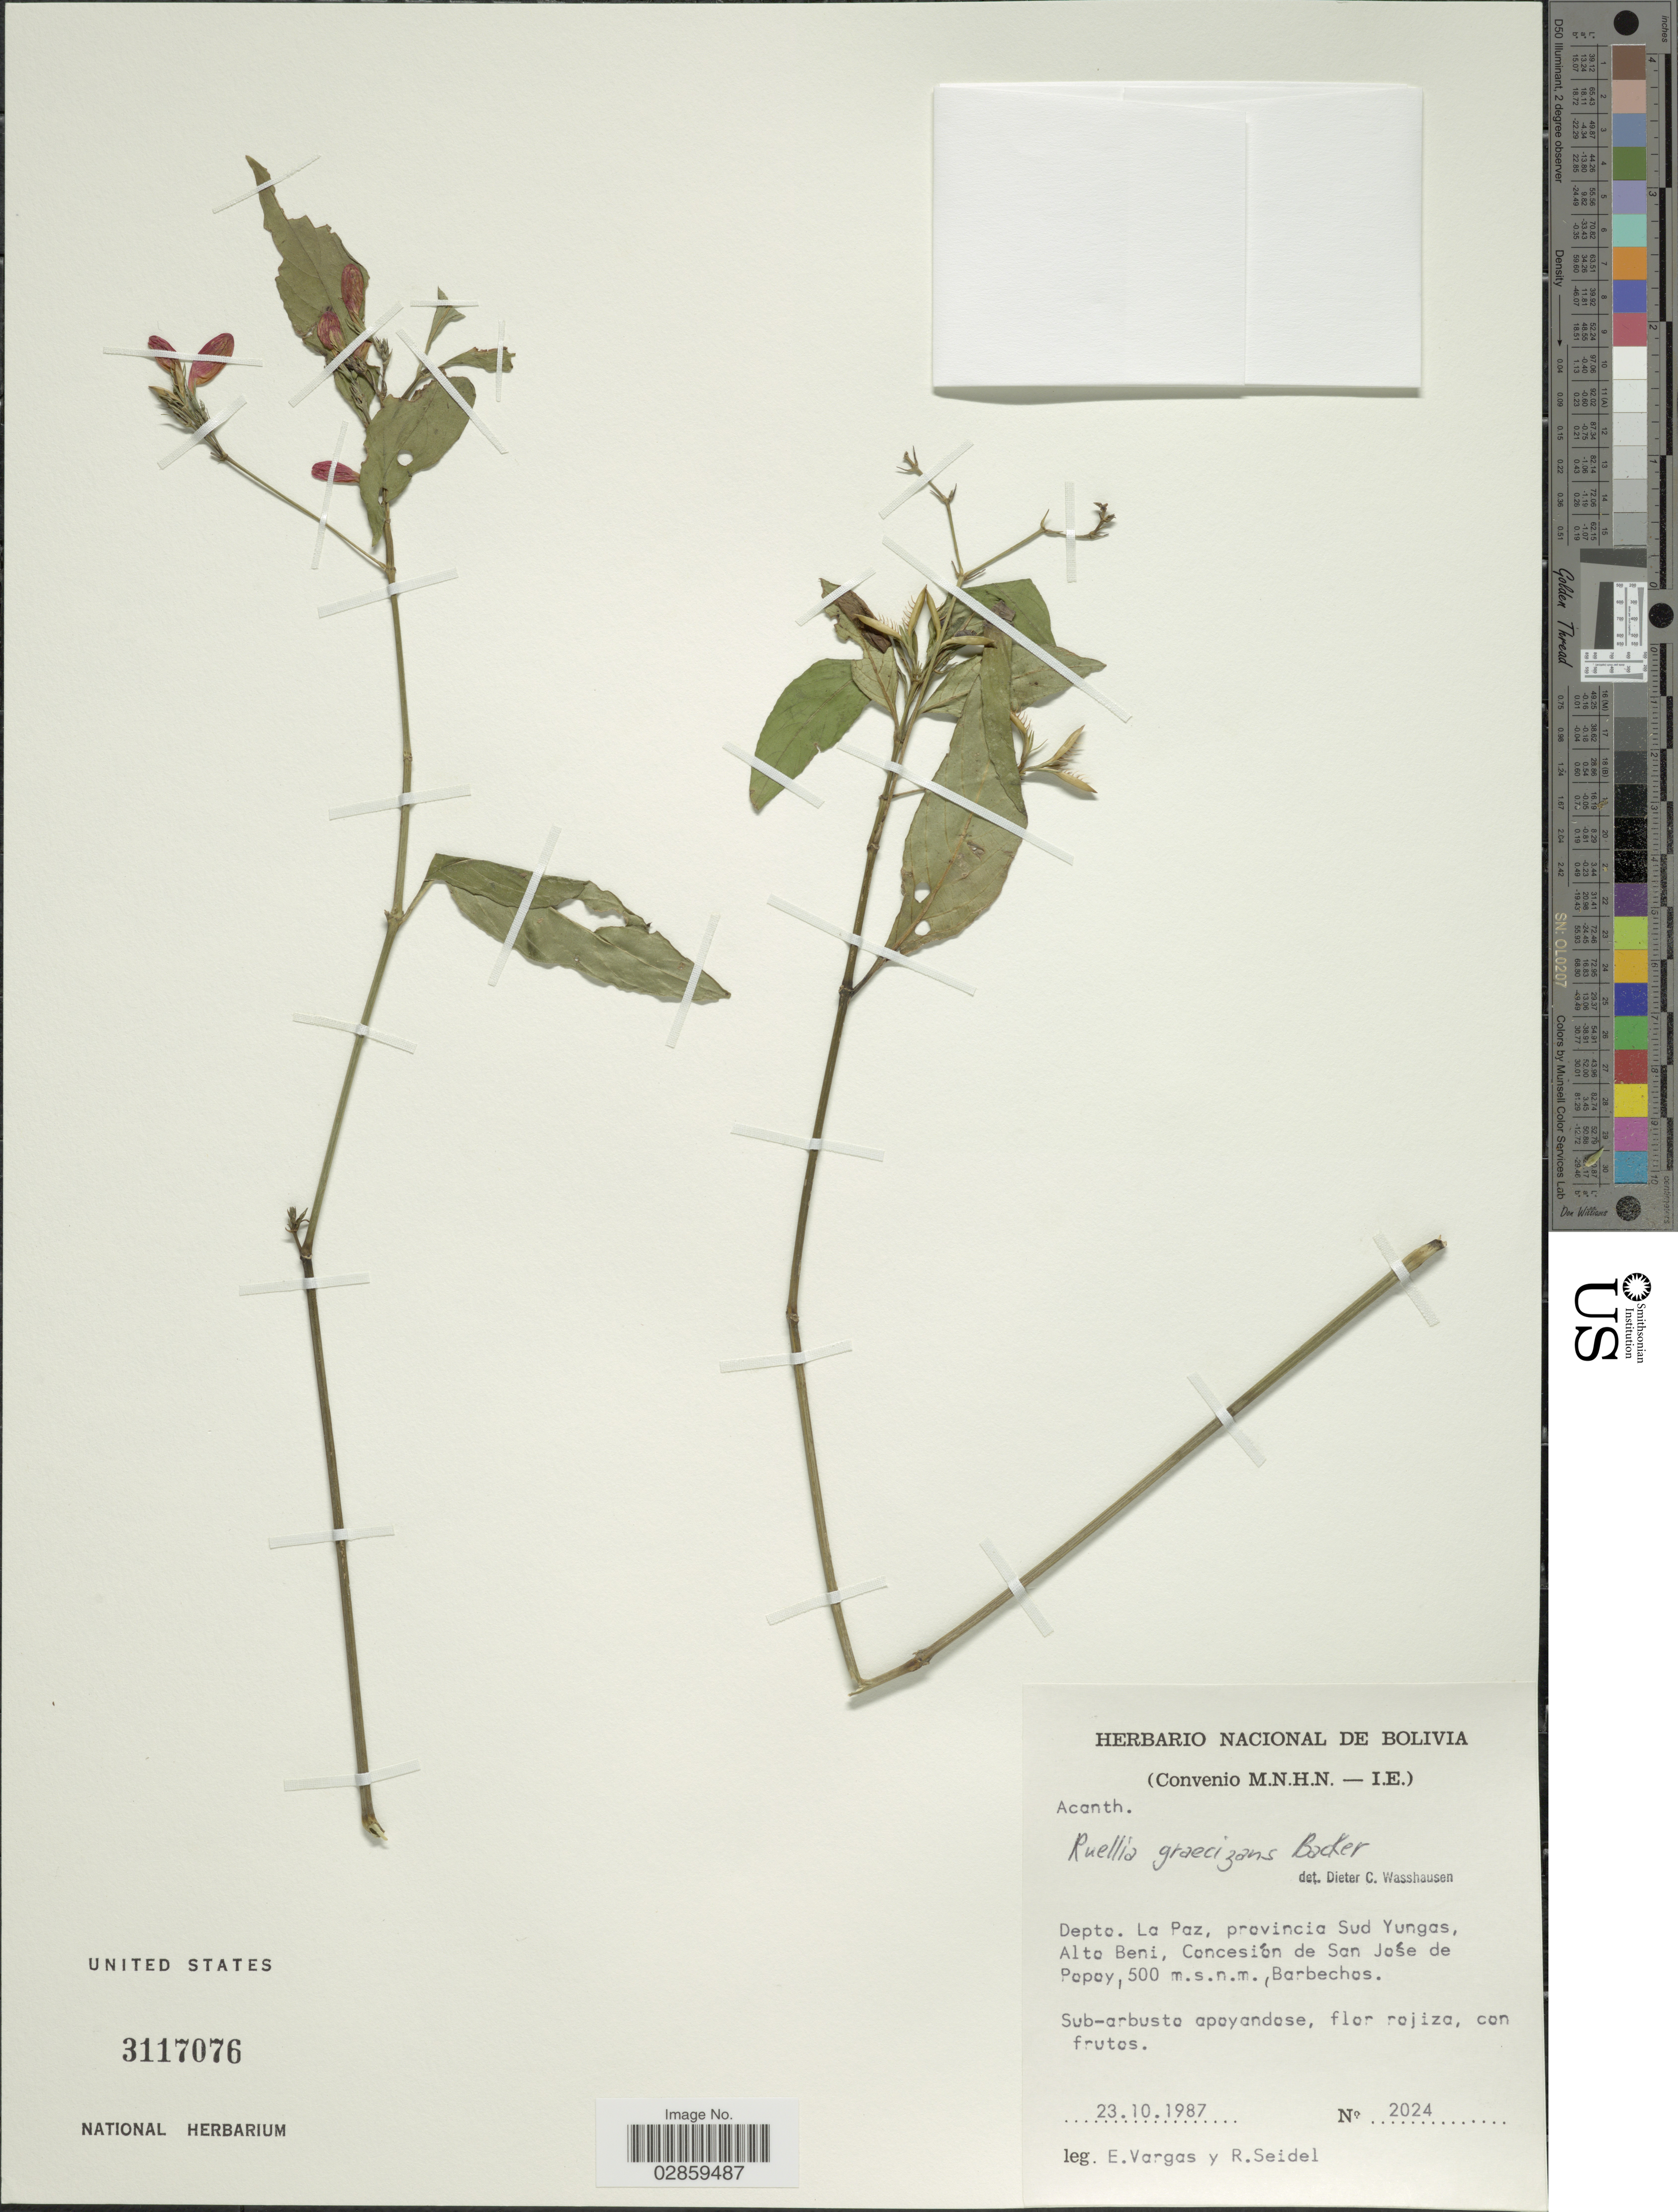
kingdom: Plantae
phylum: Tracheophyta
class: Magnoliopsida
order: Lamiales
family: Acanthaceae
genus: Ruellia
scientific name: Ruellia brevifolia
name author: (Pohl) C. Ezcurra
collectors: E. Vargas & R. Seidel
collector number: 2024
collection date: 1987-10-23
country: Bolivia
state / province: La Paz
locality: Depto. La Paz, provincia Sud Yungas, Alto Beni, Concesión de San José de Popoy.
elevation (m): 500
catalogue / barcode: US 3117076